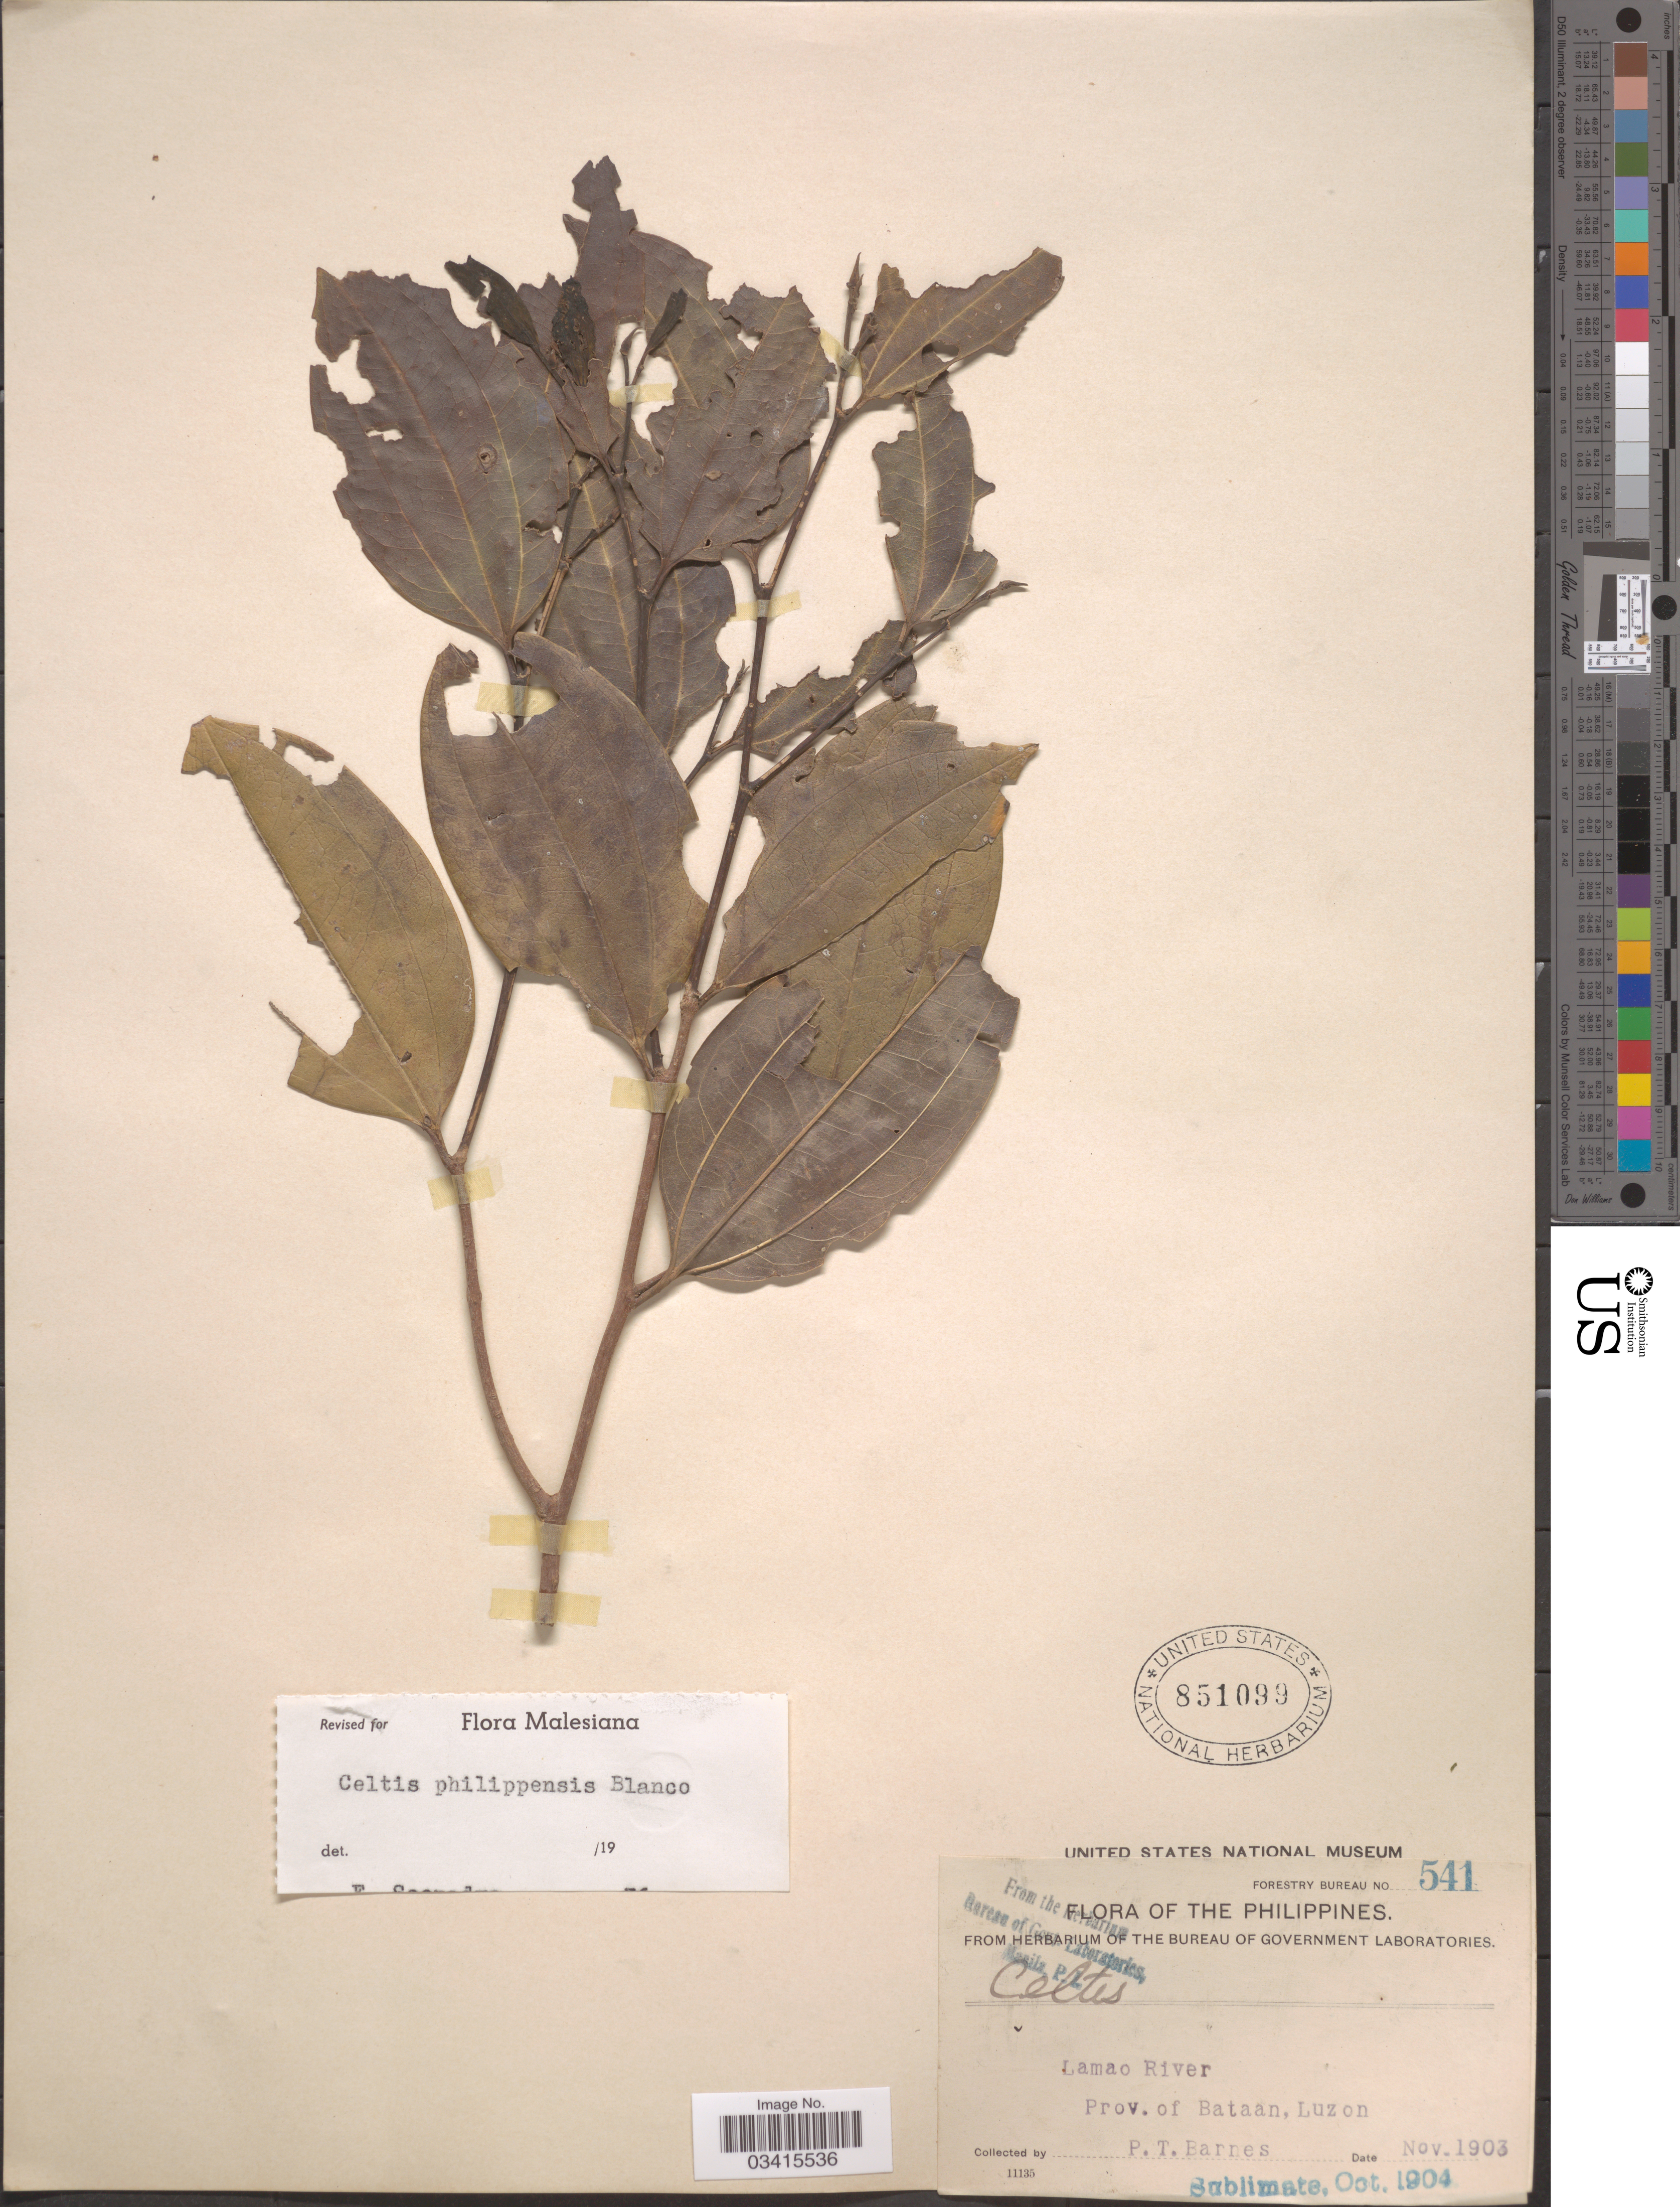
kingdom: Plantae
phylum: Tracheophyta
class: Magnoliopsida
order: Rosales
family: Cannabaceae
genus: Celtis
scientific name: Celtis philippensis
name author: Blanco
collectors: P. Barnes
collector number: Forestry Bureau 541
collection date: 1903-11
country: Philippines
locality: Lamao River. Prov. of Bataan, Luzon.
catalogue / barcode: US 851099